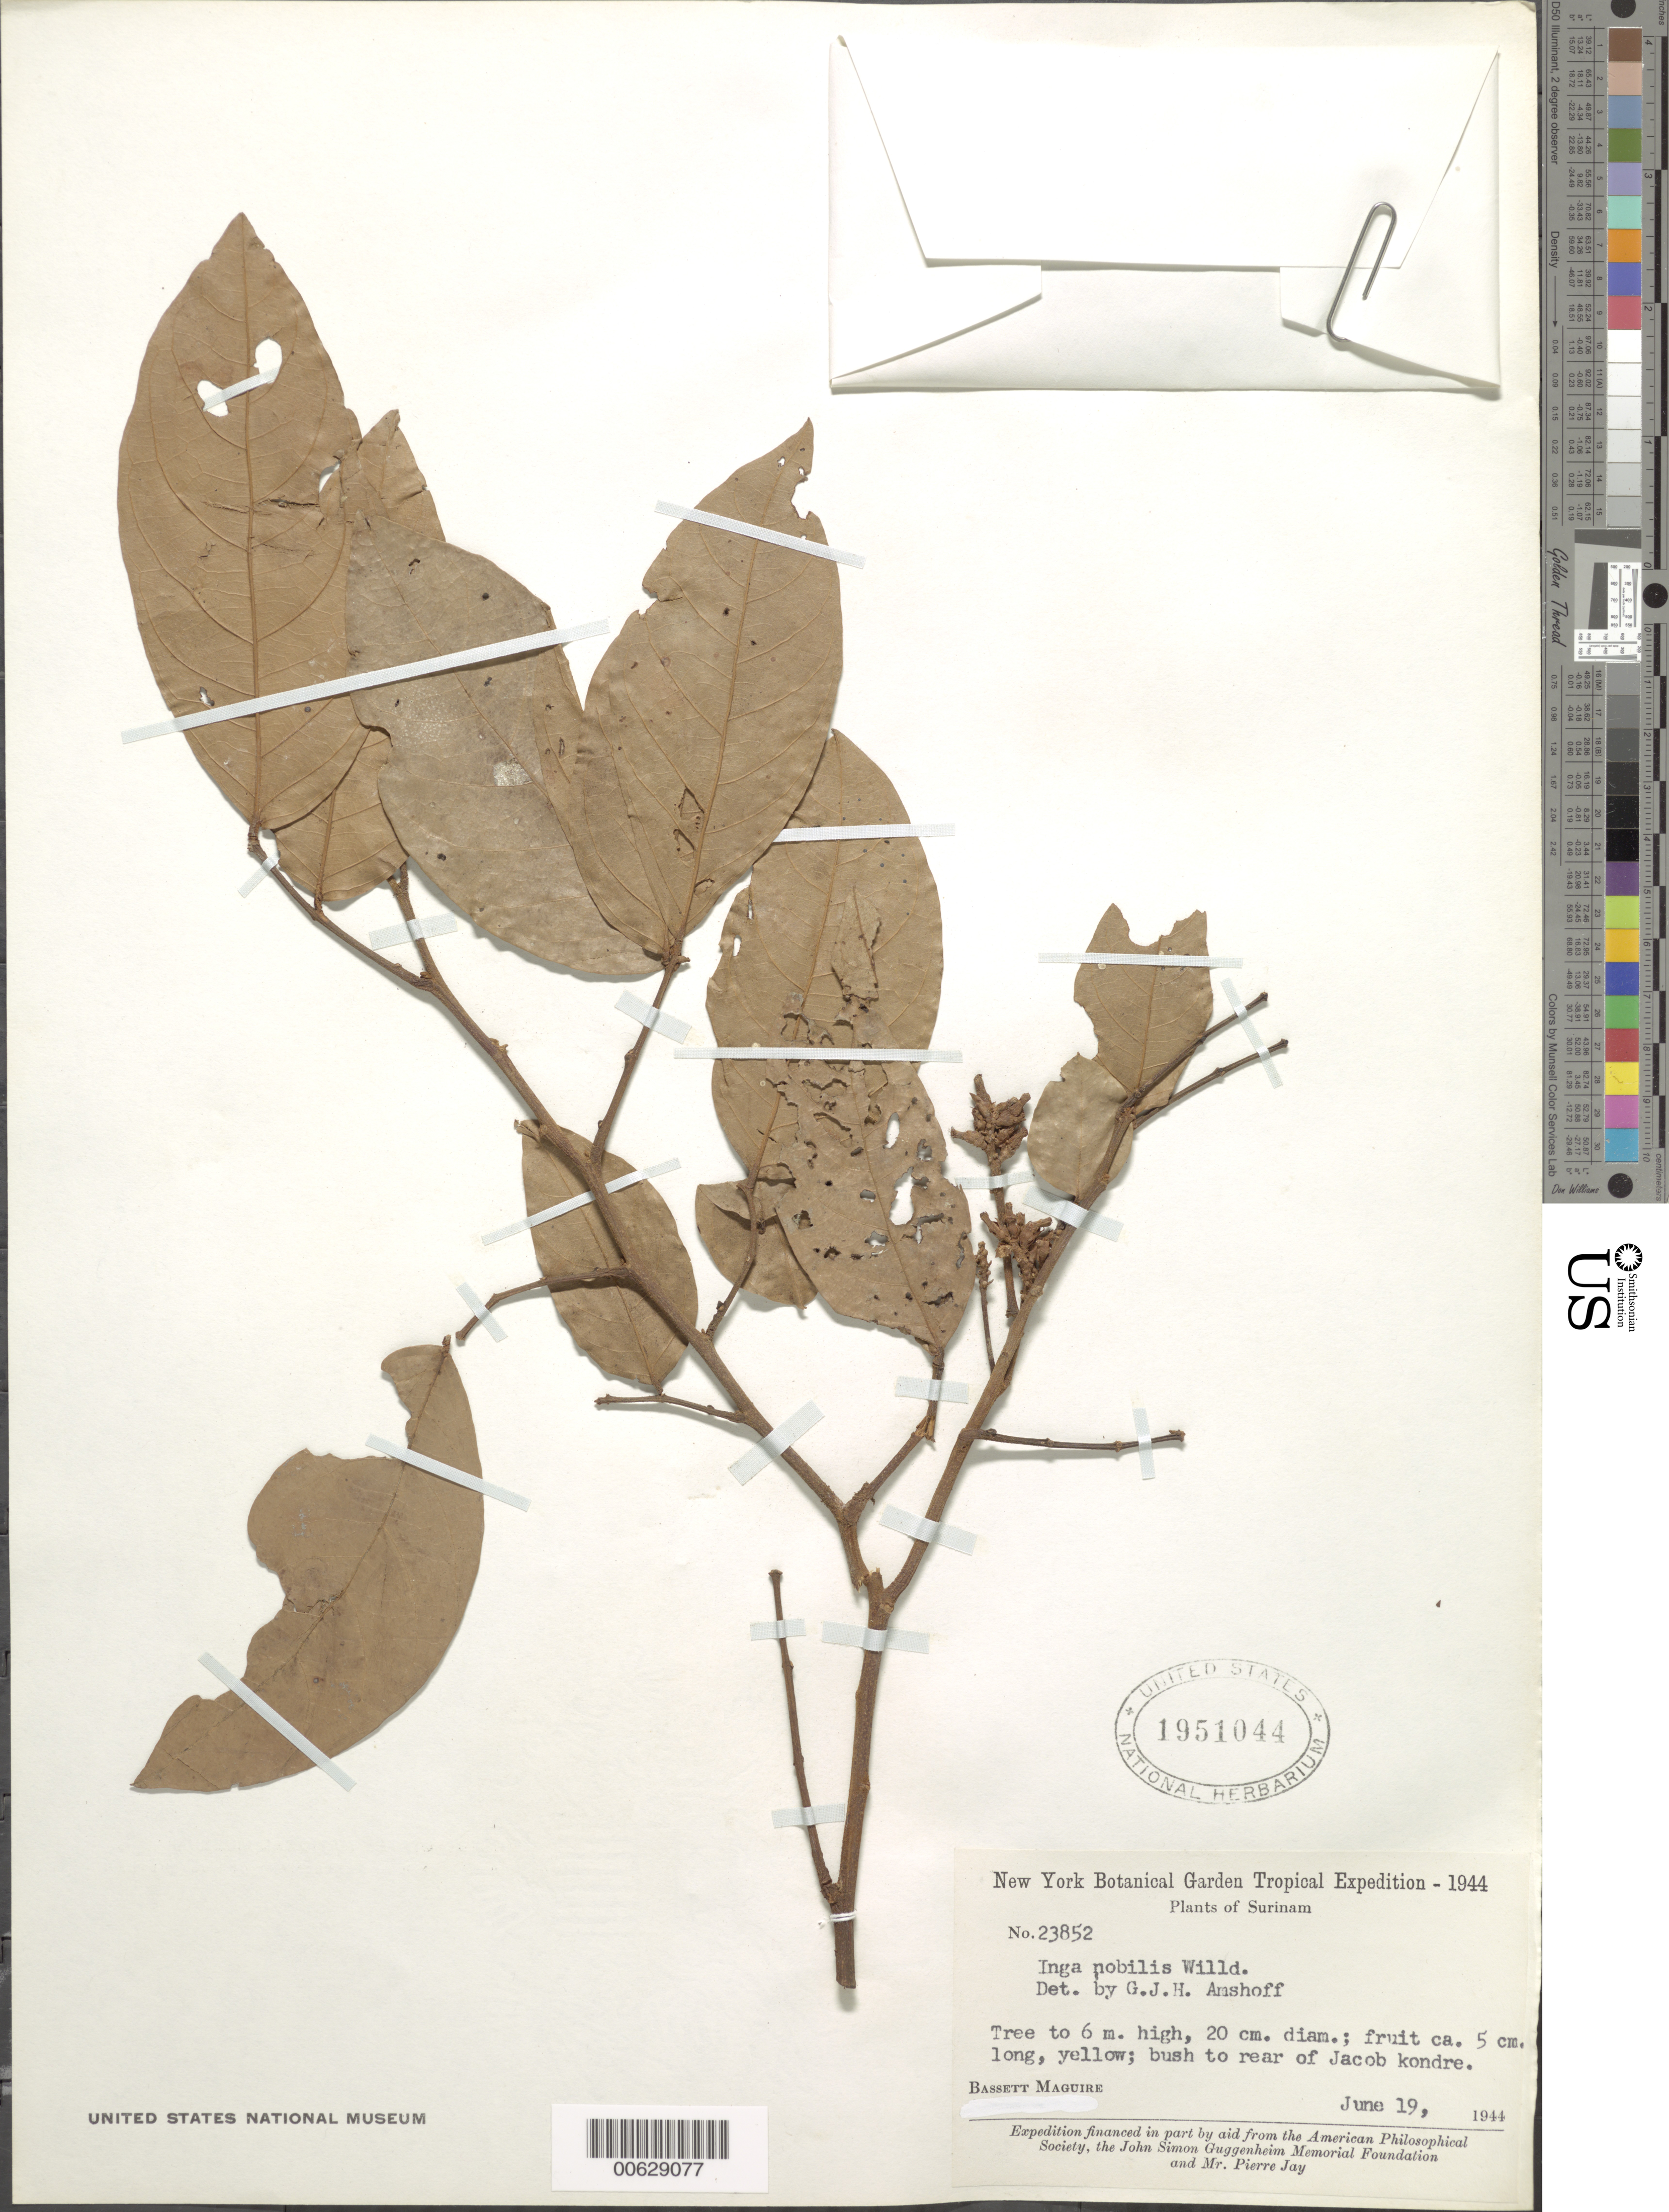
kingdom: Plantae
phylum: Tracheophyta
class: Magnoliopsida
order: Fabales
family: Fabaceae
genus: Inga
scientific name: Inga nobilis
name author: Willd.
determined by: Amshoff, G. J. H.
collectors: B. Maguire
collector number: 23852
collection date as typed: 19-Jun-44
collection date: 1944-06-19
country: Suriname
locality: Jacob Kondre village, Saramacca River headwaters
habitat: Bush to rear of village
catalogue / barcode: US 1951044